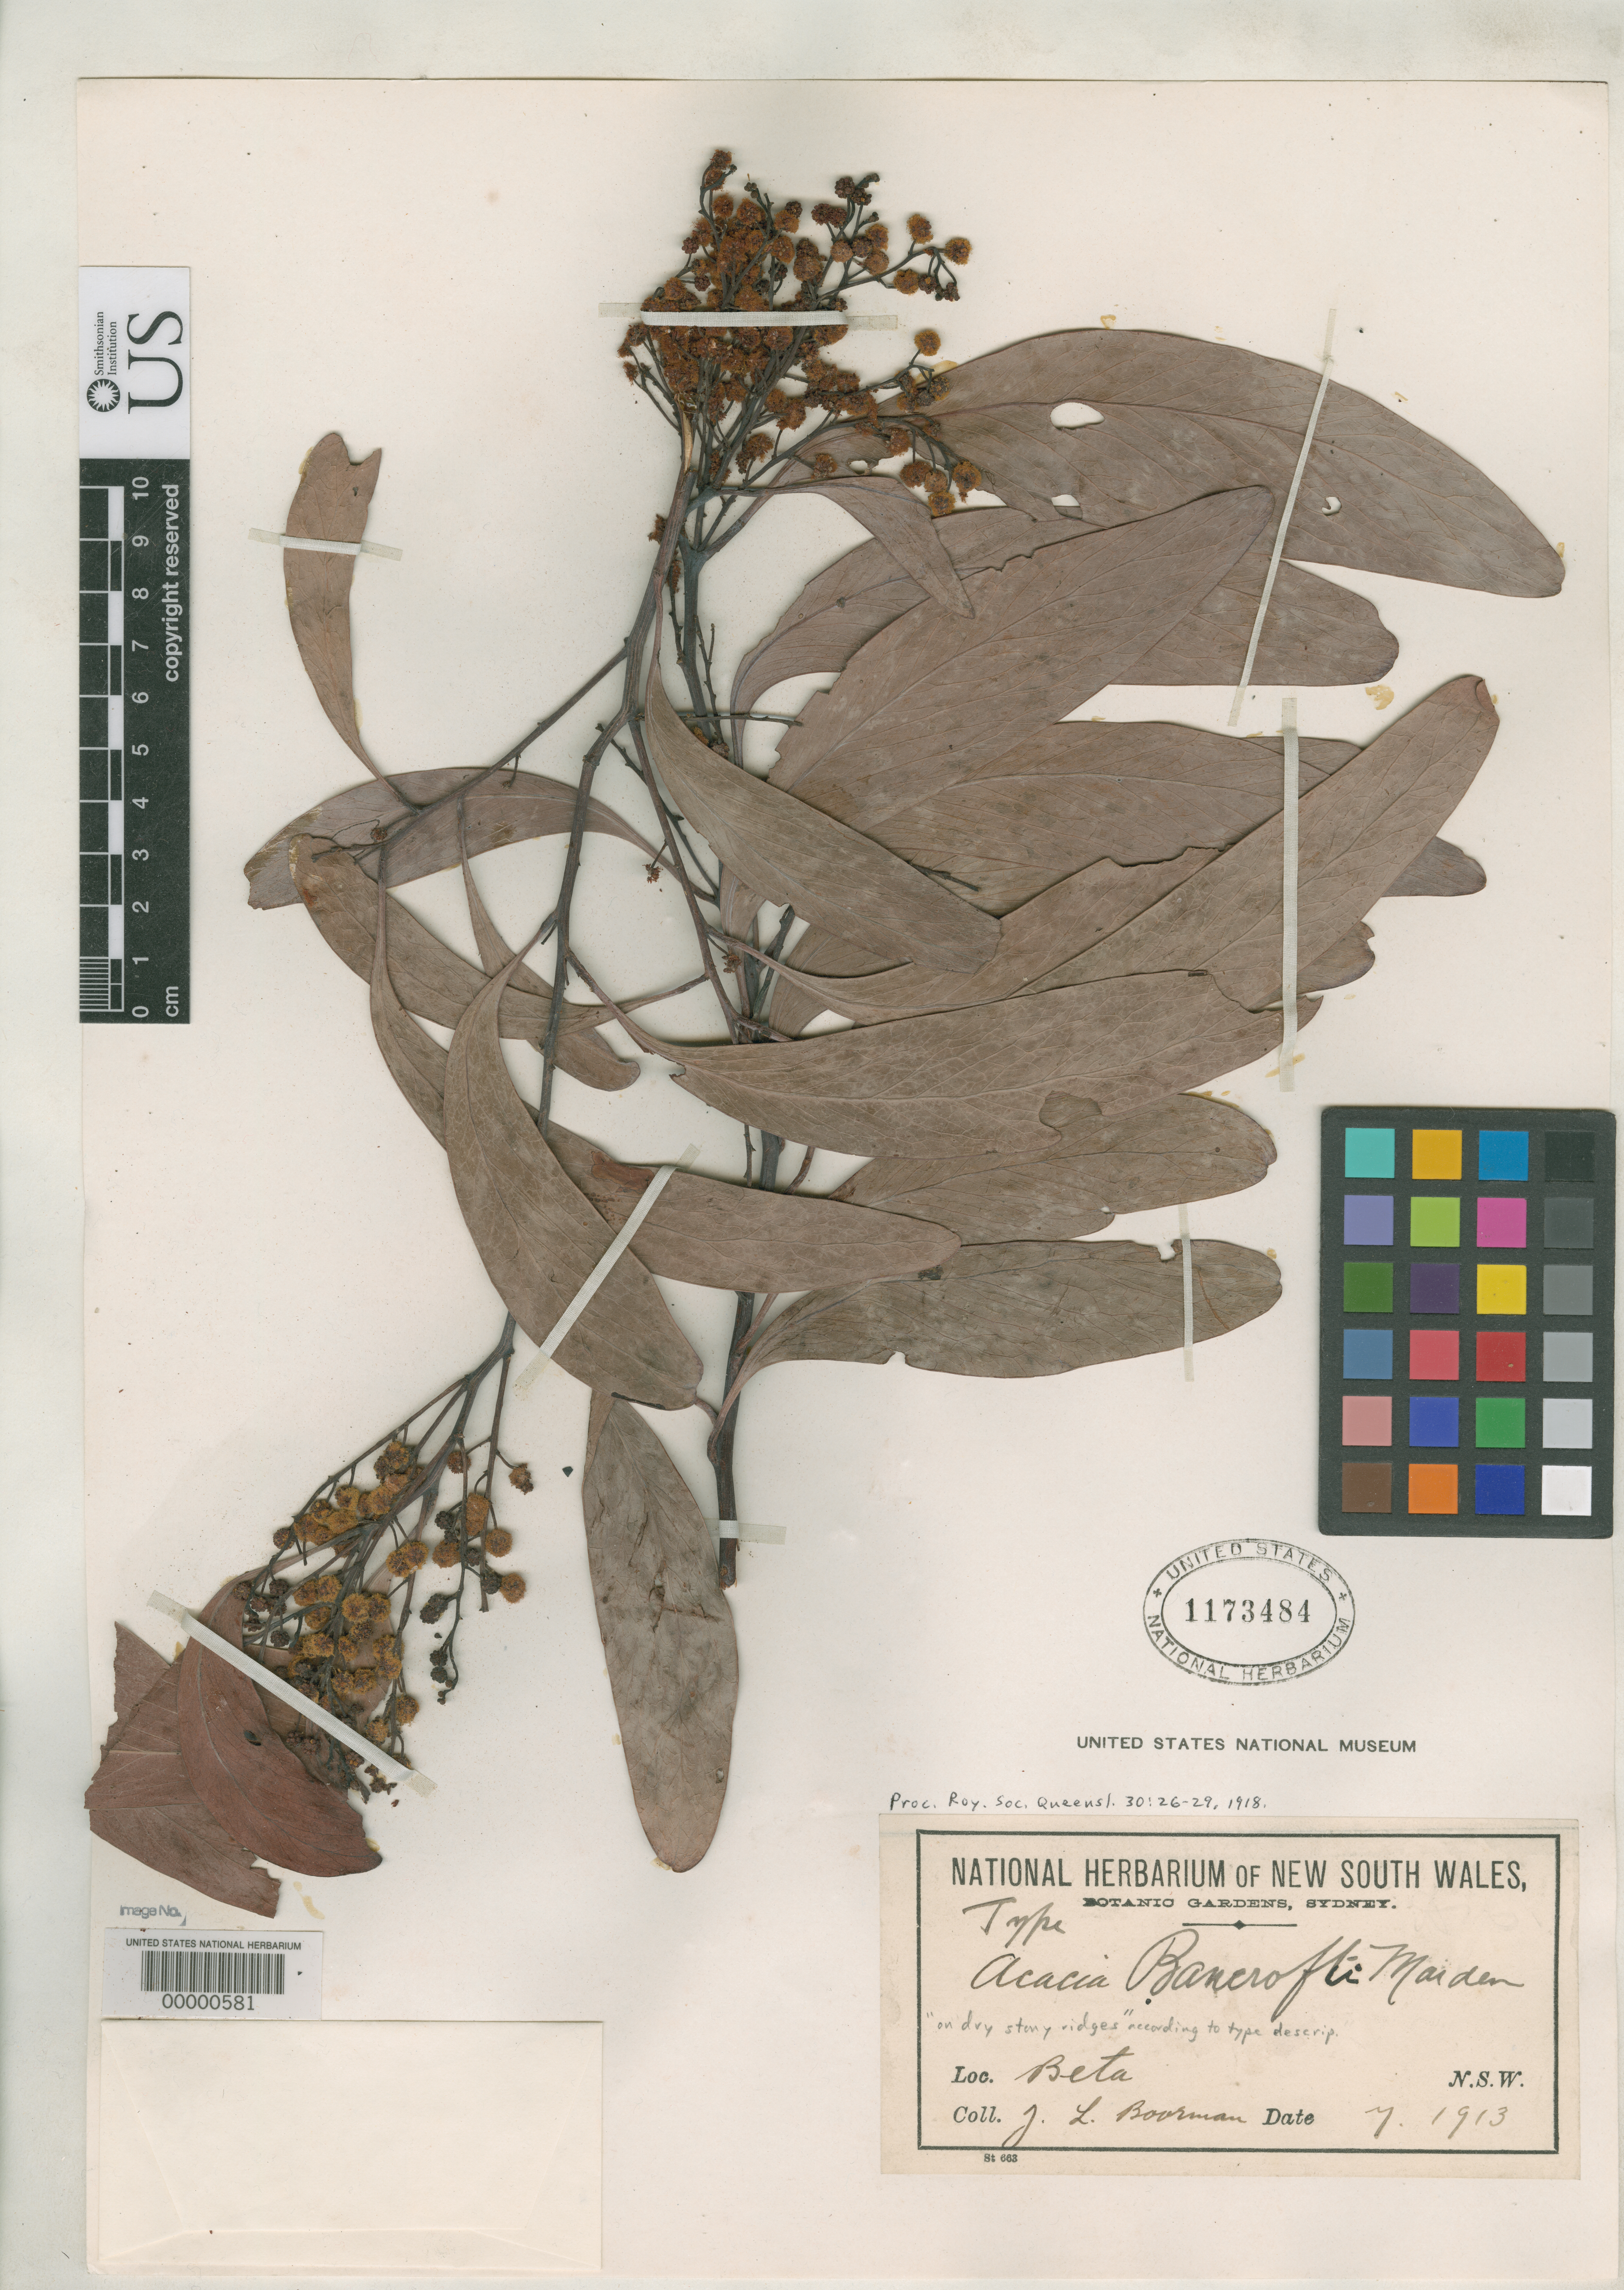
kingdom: Plantae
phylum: Tracheophyta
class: Magnoliopsida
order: Fabales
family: Fabaceae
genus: Acacia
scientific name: Acacia bancrofti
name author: Maiden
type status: Isotype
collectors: J. Boorman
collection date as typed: Jul 1913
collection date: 1913-07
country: Australia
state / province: New South Wales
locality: Beta.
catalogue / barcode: US 1173484